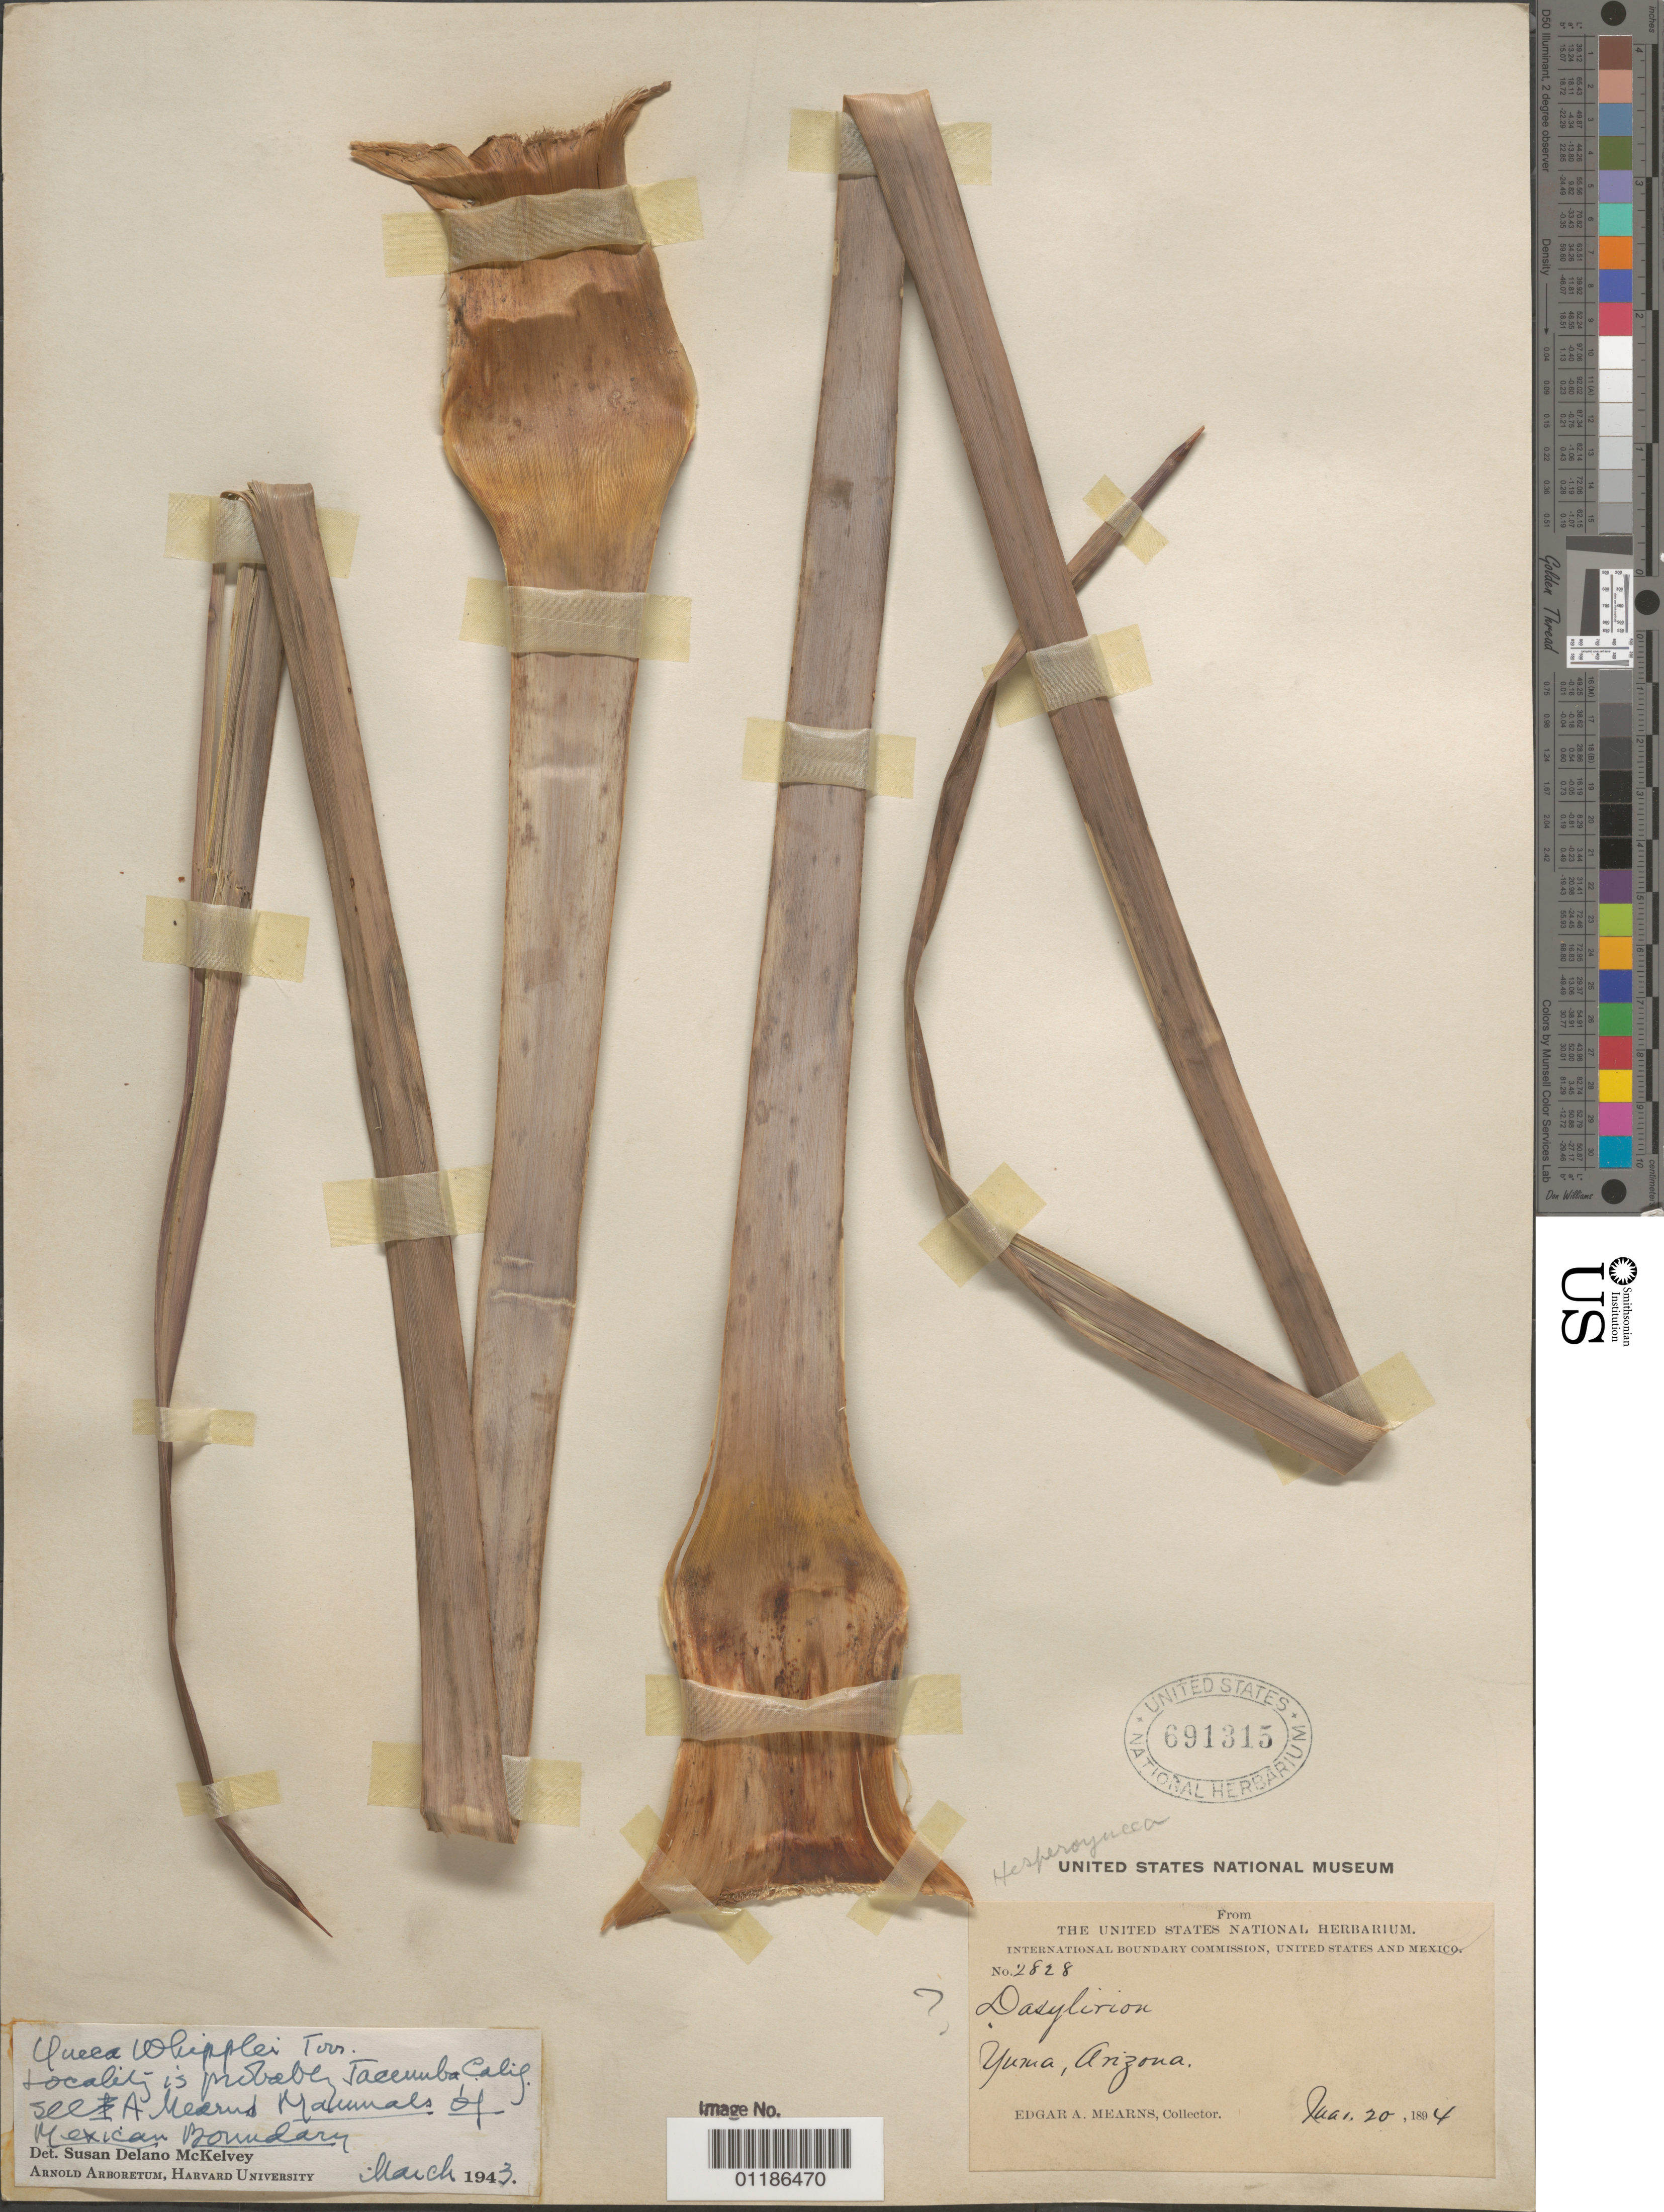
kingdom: Plantae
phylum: Tracheophyta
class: Liliopsida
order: Asparagales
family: Asparagaceae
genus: Yucca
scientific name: Yucca whipplei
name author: Torr.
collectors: E. A. Mearns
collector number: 2828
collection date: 1894-06-20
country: United States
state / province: Arizona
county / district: Yuma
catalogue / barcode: US 691315